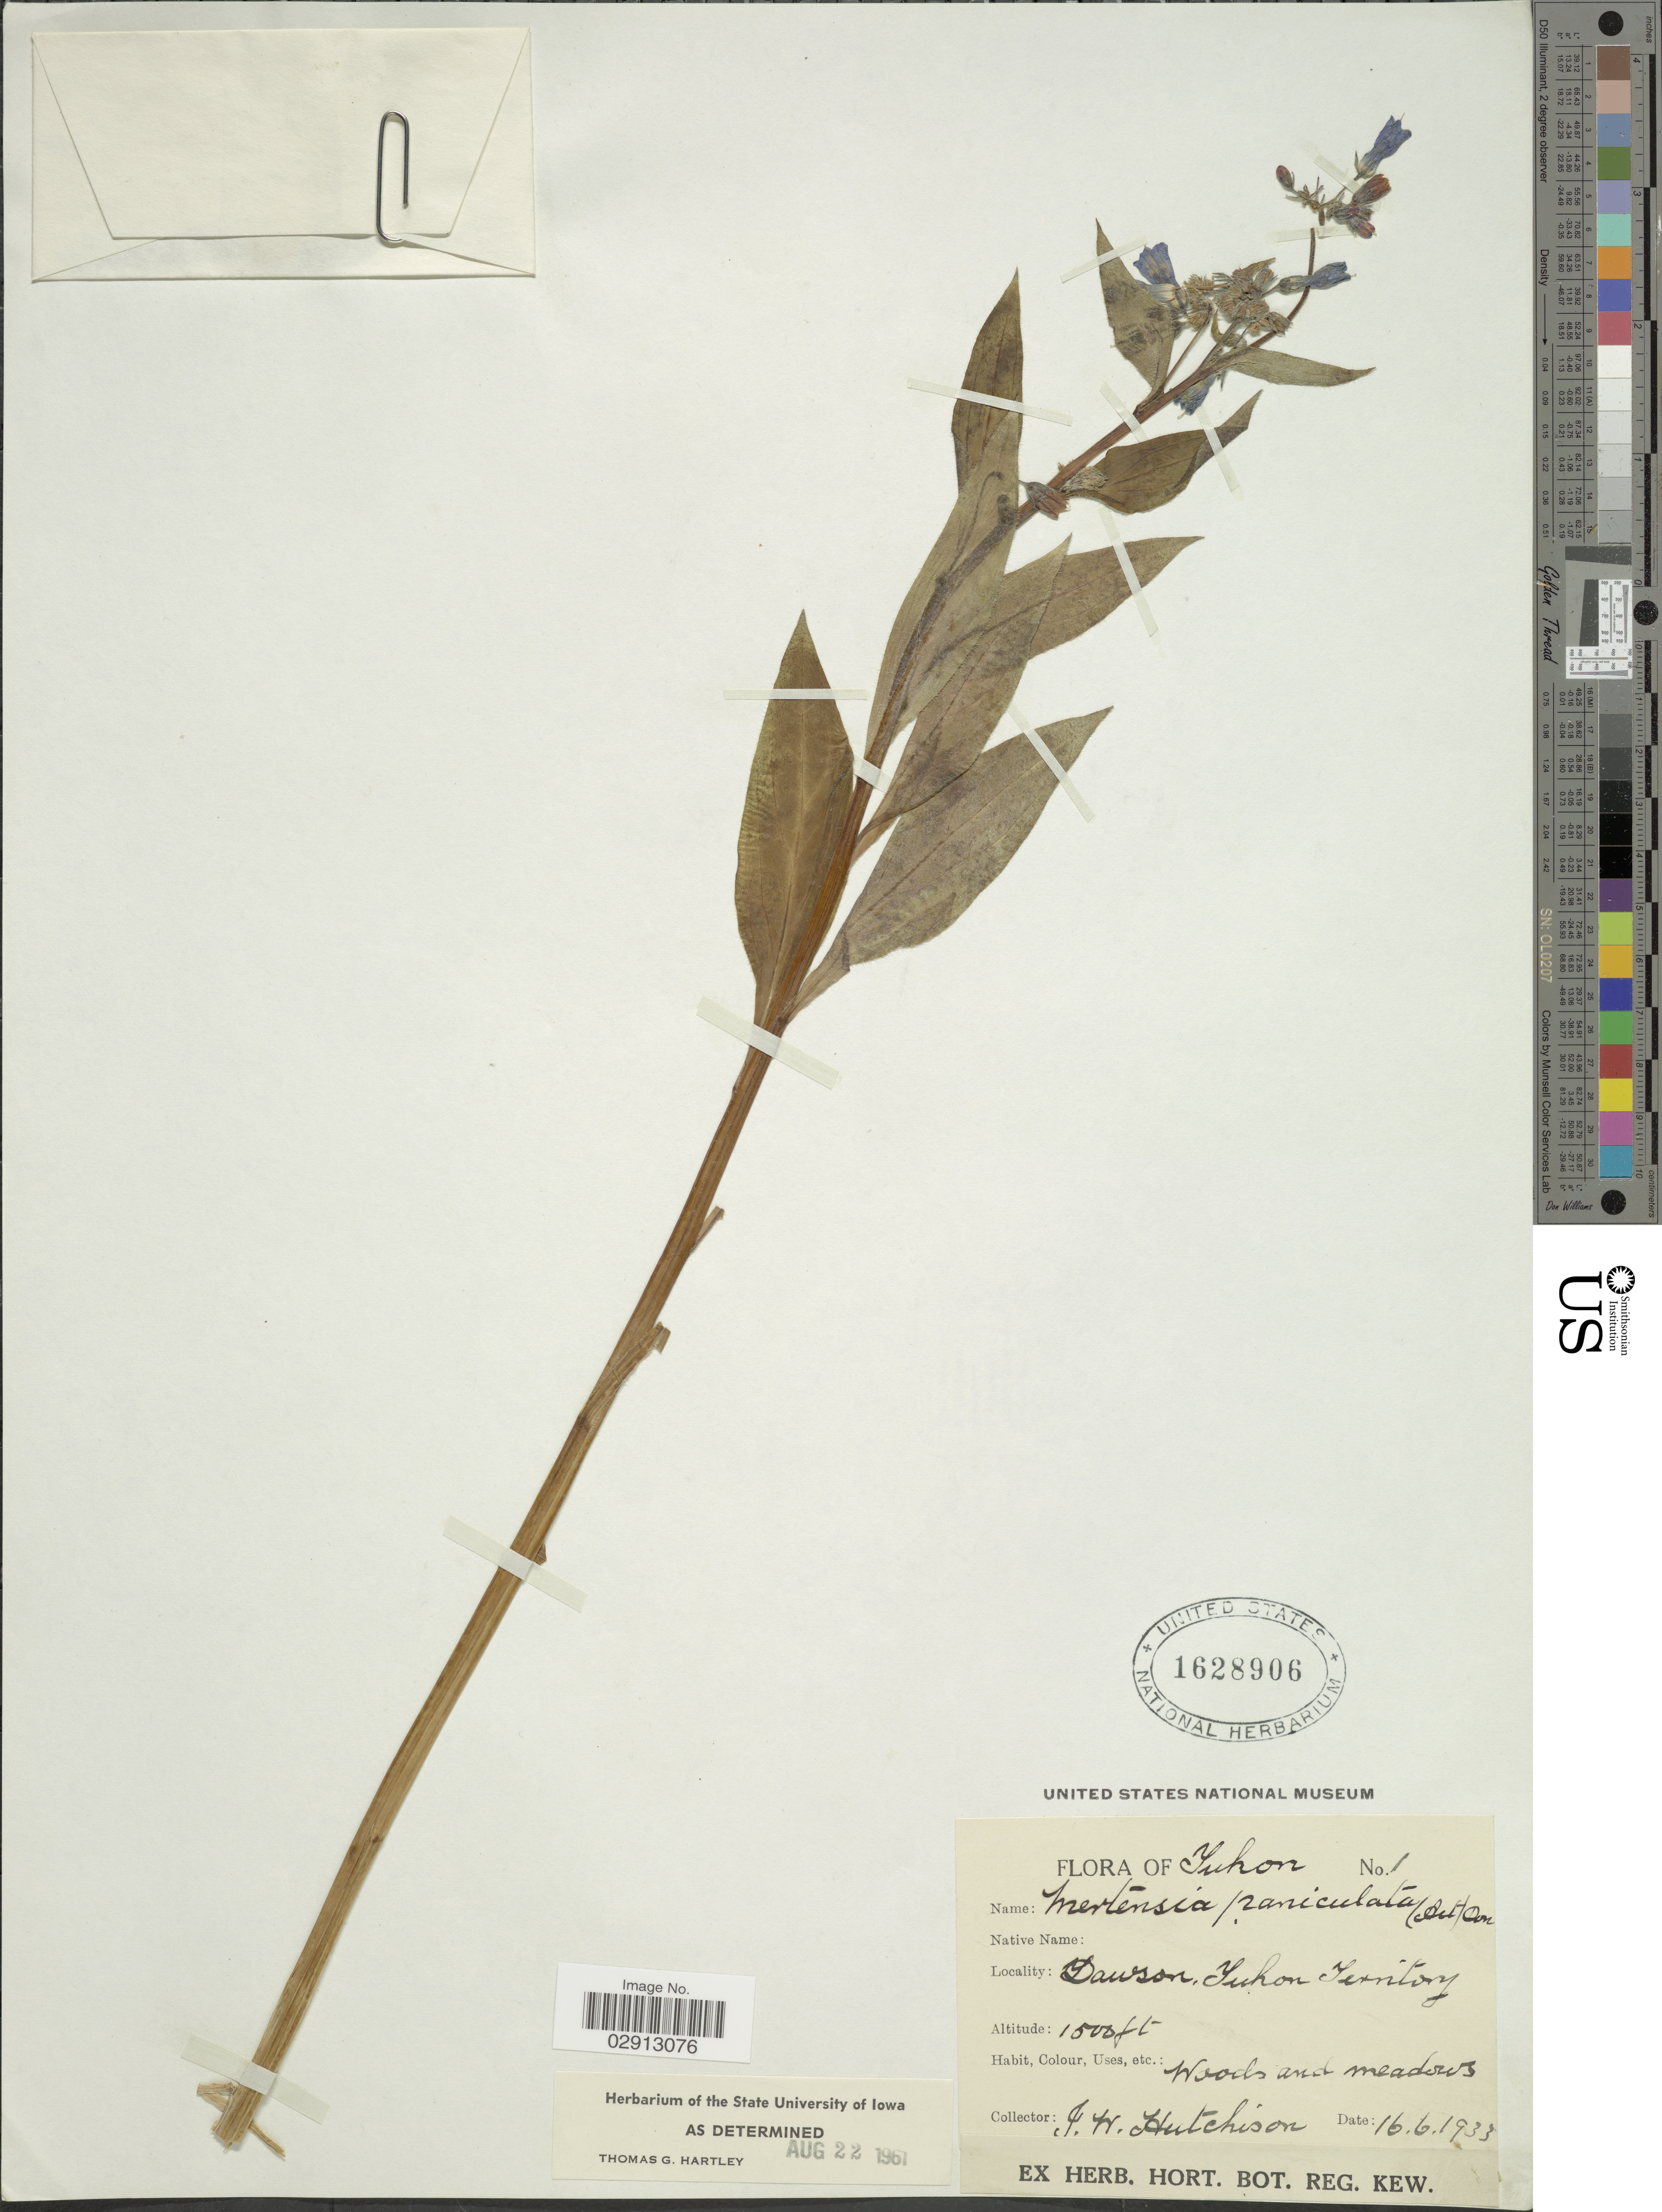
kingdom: Plantae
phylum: Tracheophyta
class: Magnoliopsida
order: Boraginales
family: Boraginaceae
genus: Mertensia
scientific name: Mertensia paniculata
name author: (Aiton) G. Don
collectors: I. W. Hutchison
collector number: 1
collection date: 1933-06-16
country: Canada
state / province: Yukon Territory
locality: Yukon. Dawson. Yukon Territory.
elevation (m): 457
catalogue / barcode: US 1628906